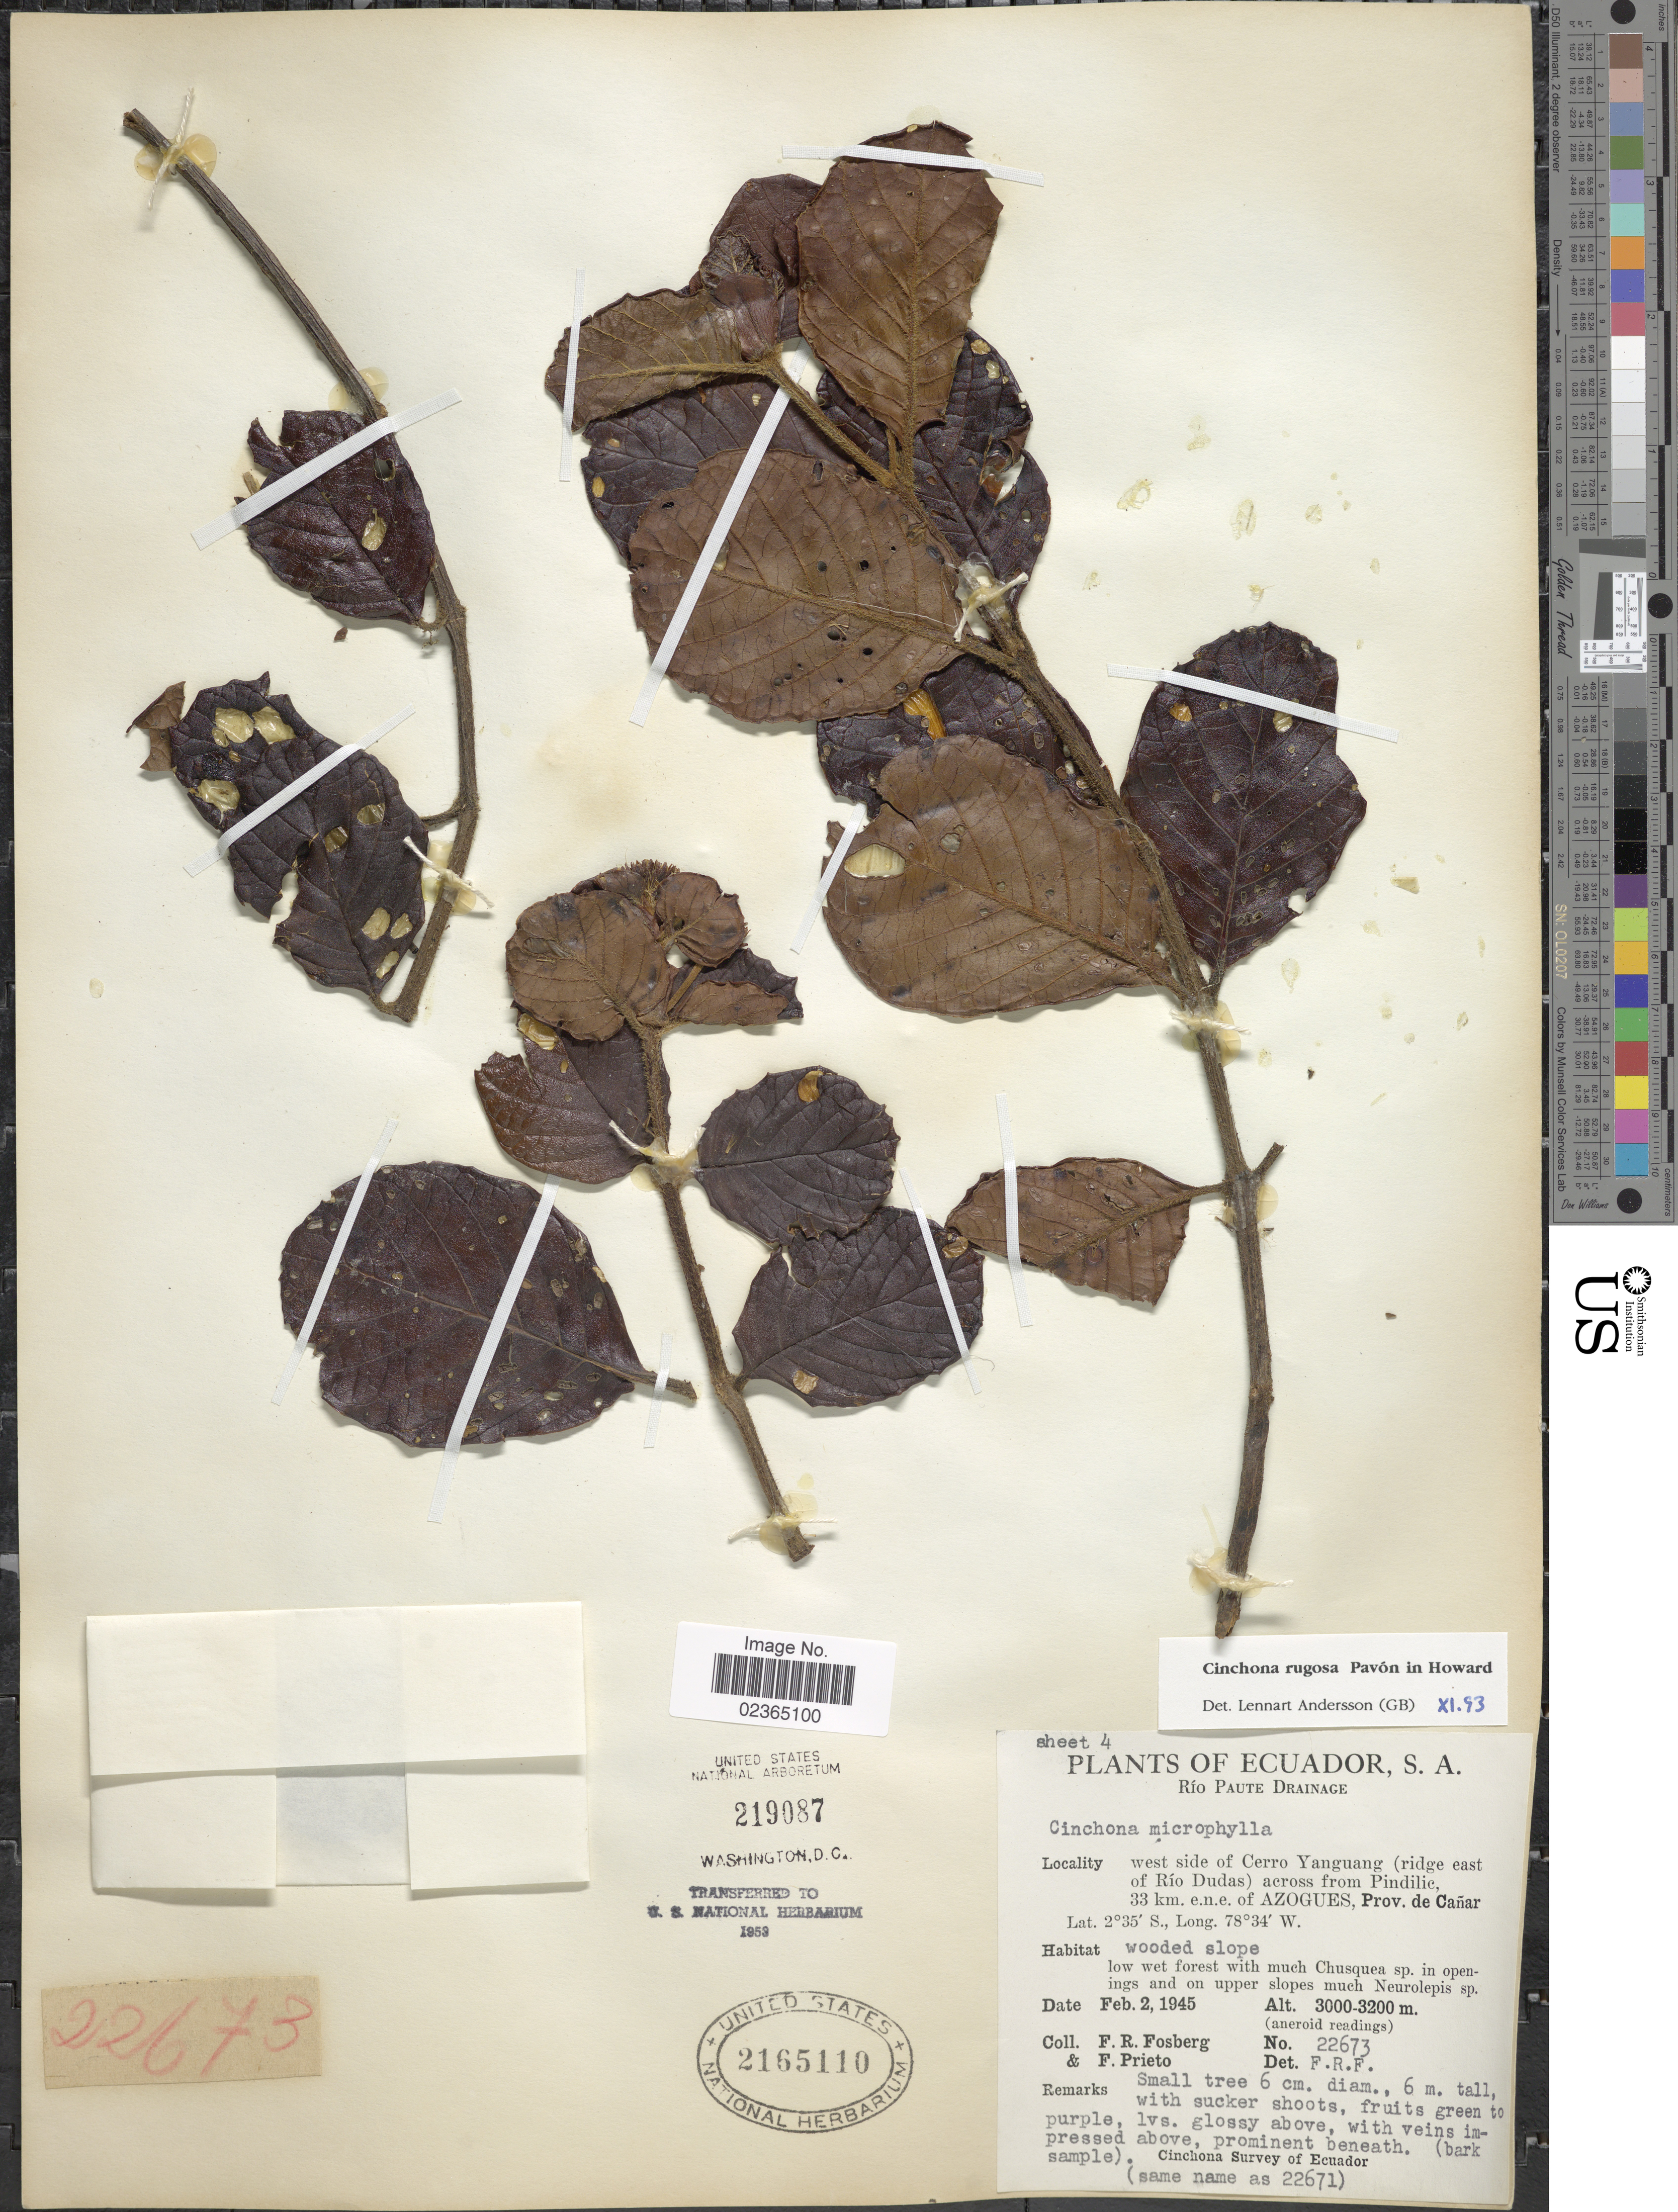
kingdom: Plantae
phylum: Tracheophyta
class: Magnoliopsida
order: Gentianales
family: Rubiaceae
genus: Cinchona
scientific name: Cinchona rugosa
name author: Pav.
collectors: F. R. Fosberg & F. Prieto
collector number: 22673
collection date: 1945-02-02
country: Ecuador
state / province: Cañar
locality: Río Paute Drainage. west side of Cerro Yanguang (ridge east of Río Dudas) across from Pindilic, 33 km. e.n.e. of Azogues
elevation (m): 3000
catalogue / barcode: US 2165110